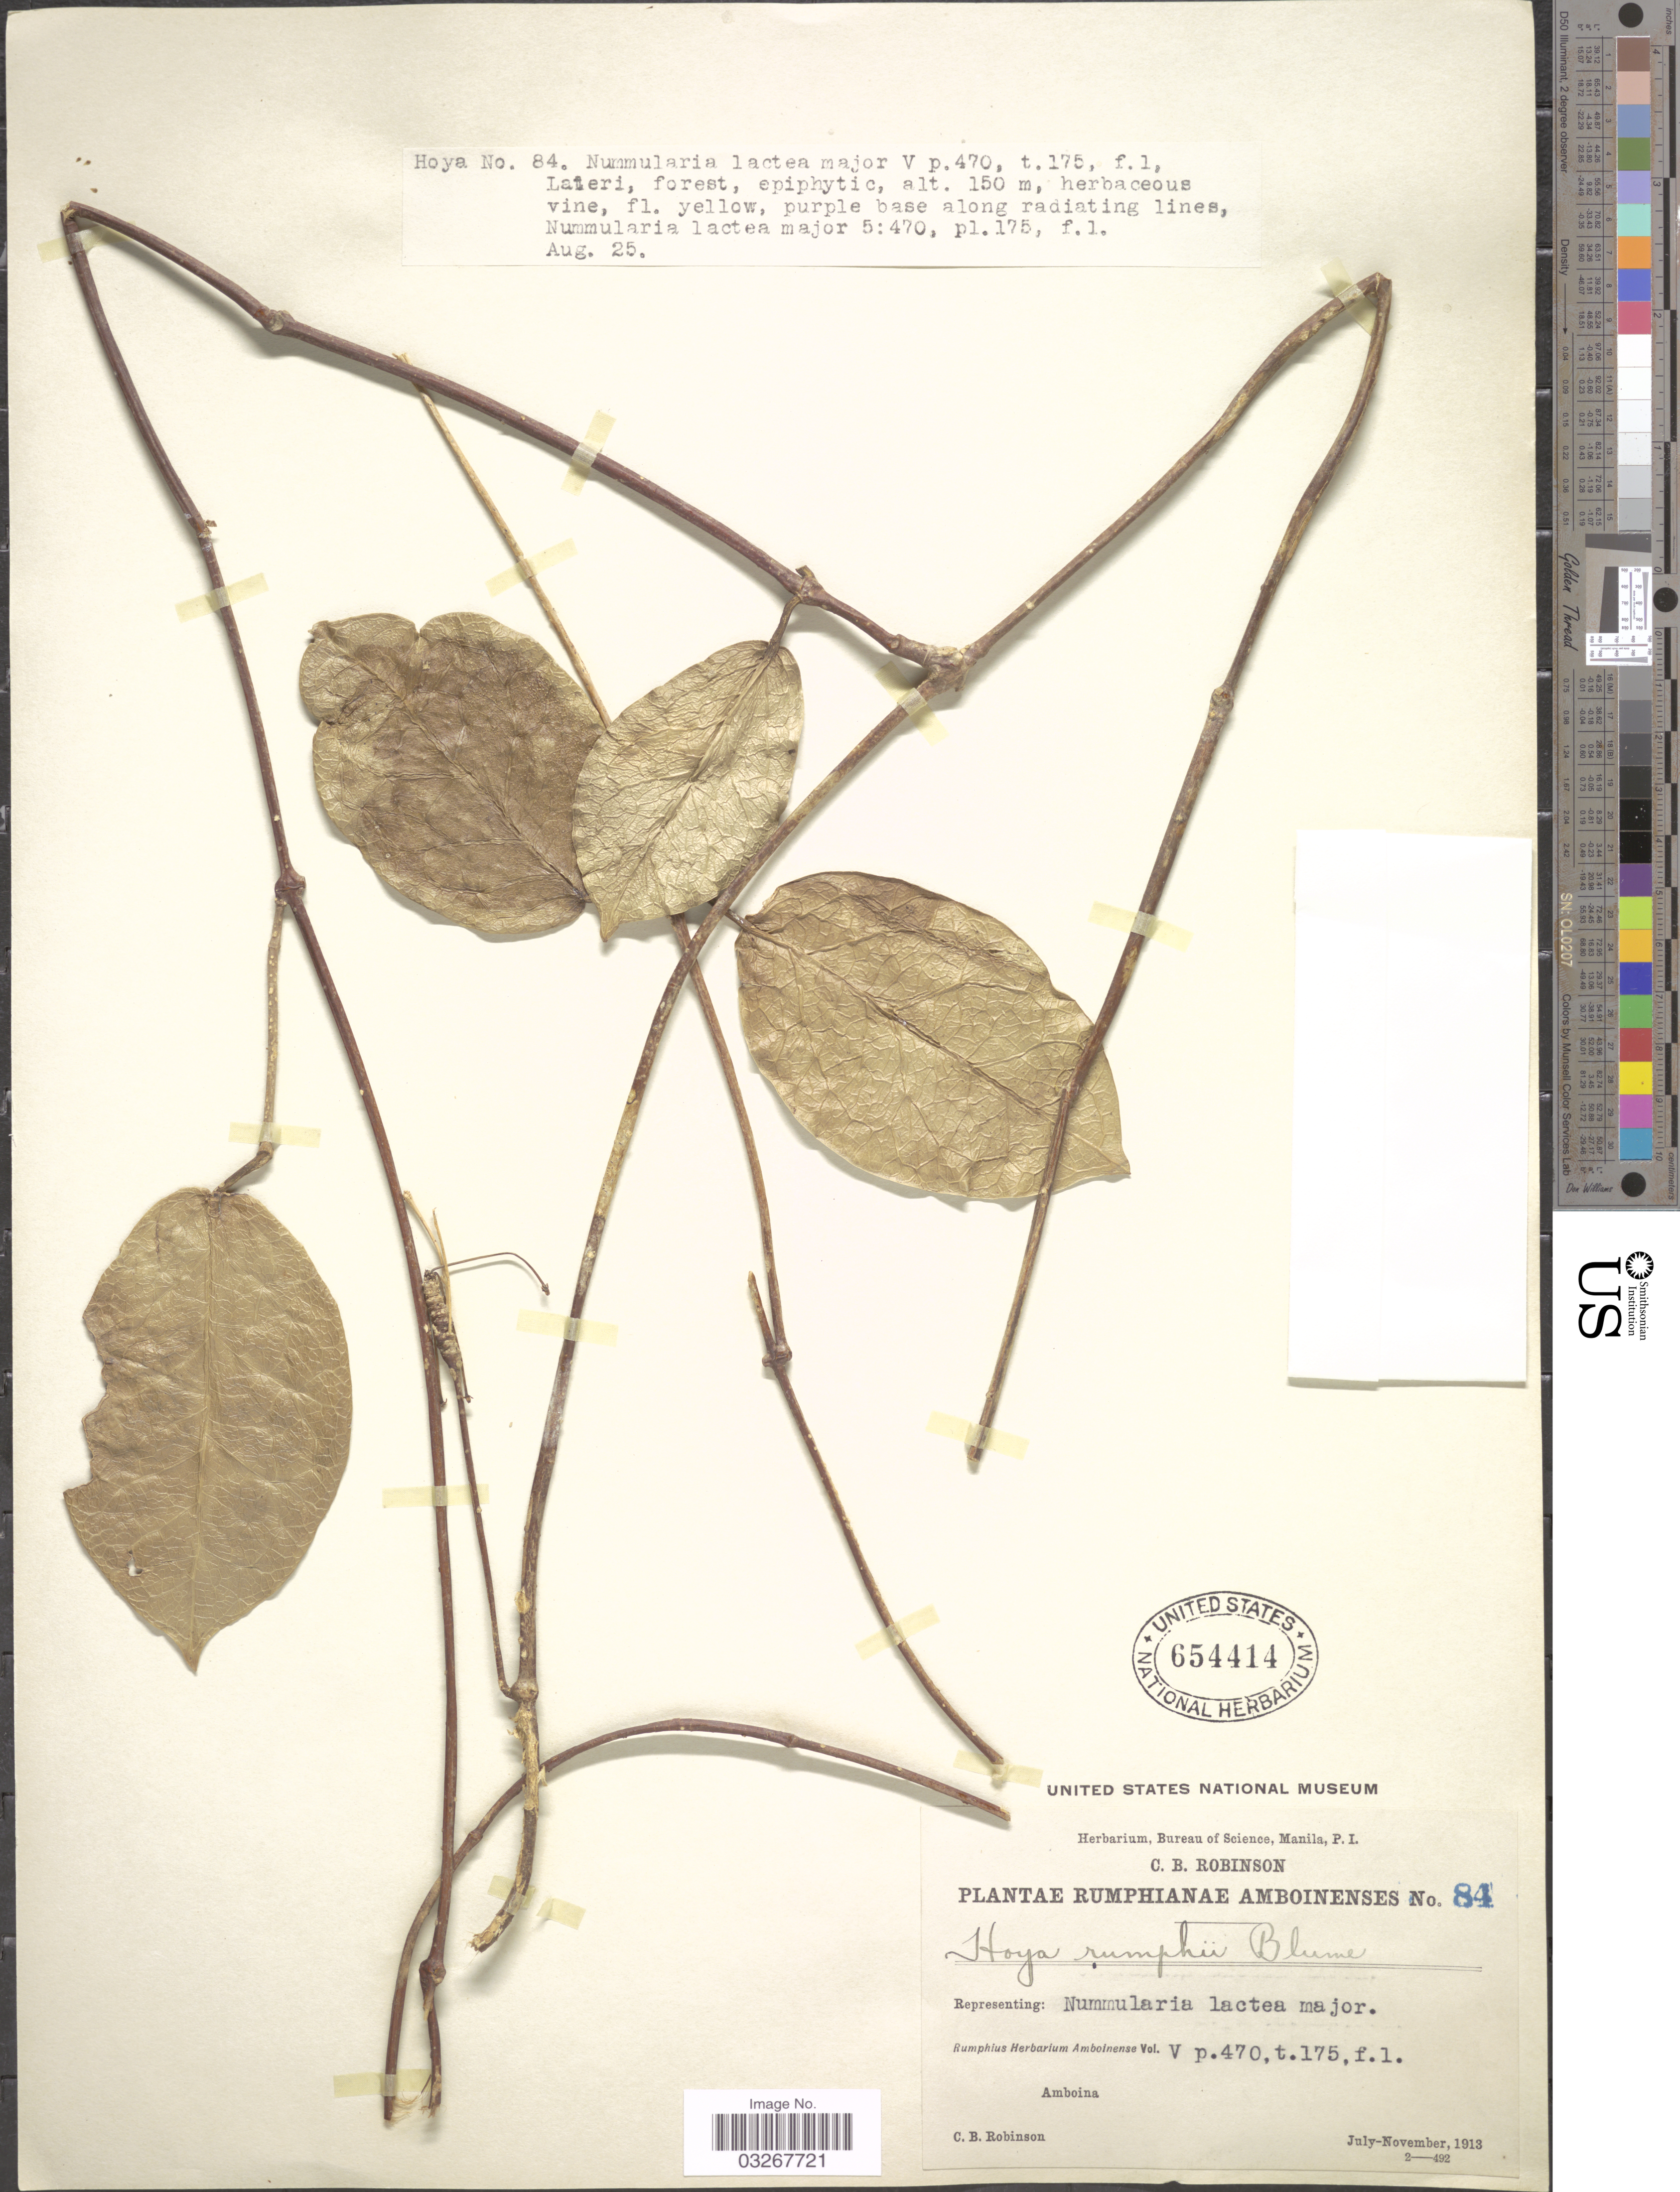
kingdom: Plantae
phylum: Tracheophyta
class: Magnoliopsida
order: Gentianales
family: Apocynaceae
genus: Hoya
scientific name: Hoya rumphii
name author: Blume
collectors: C. Robinson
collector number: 84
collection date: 1913-08-25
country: Indonesia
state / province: Maluku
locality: Amboina.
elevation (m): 150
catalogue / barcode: US 654414